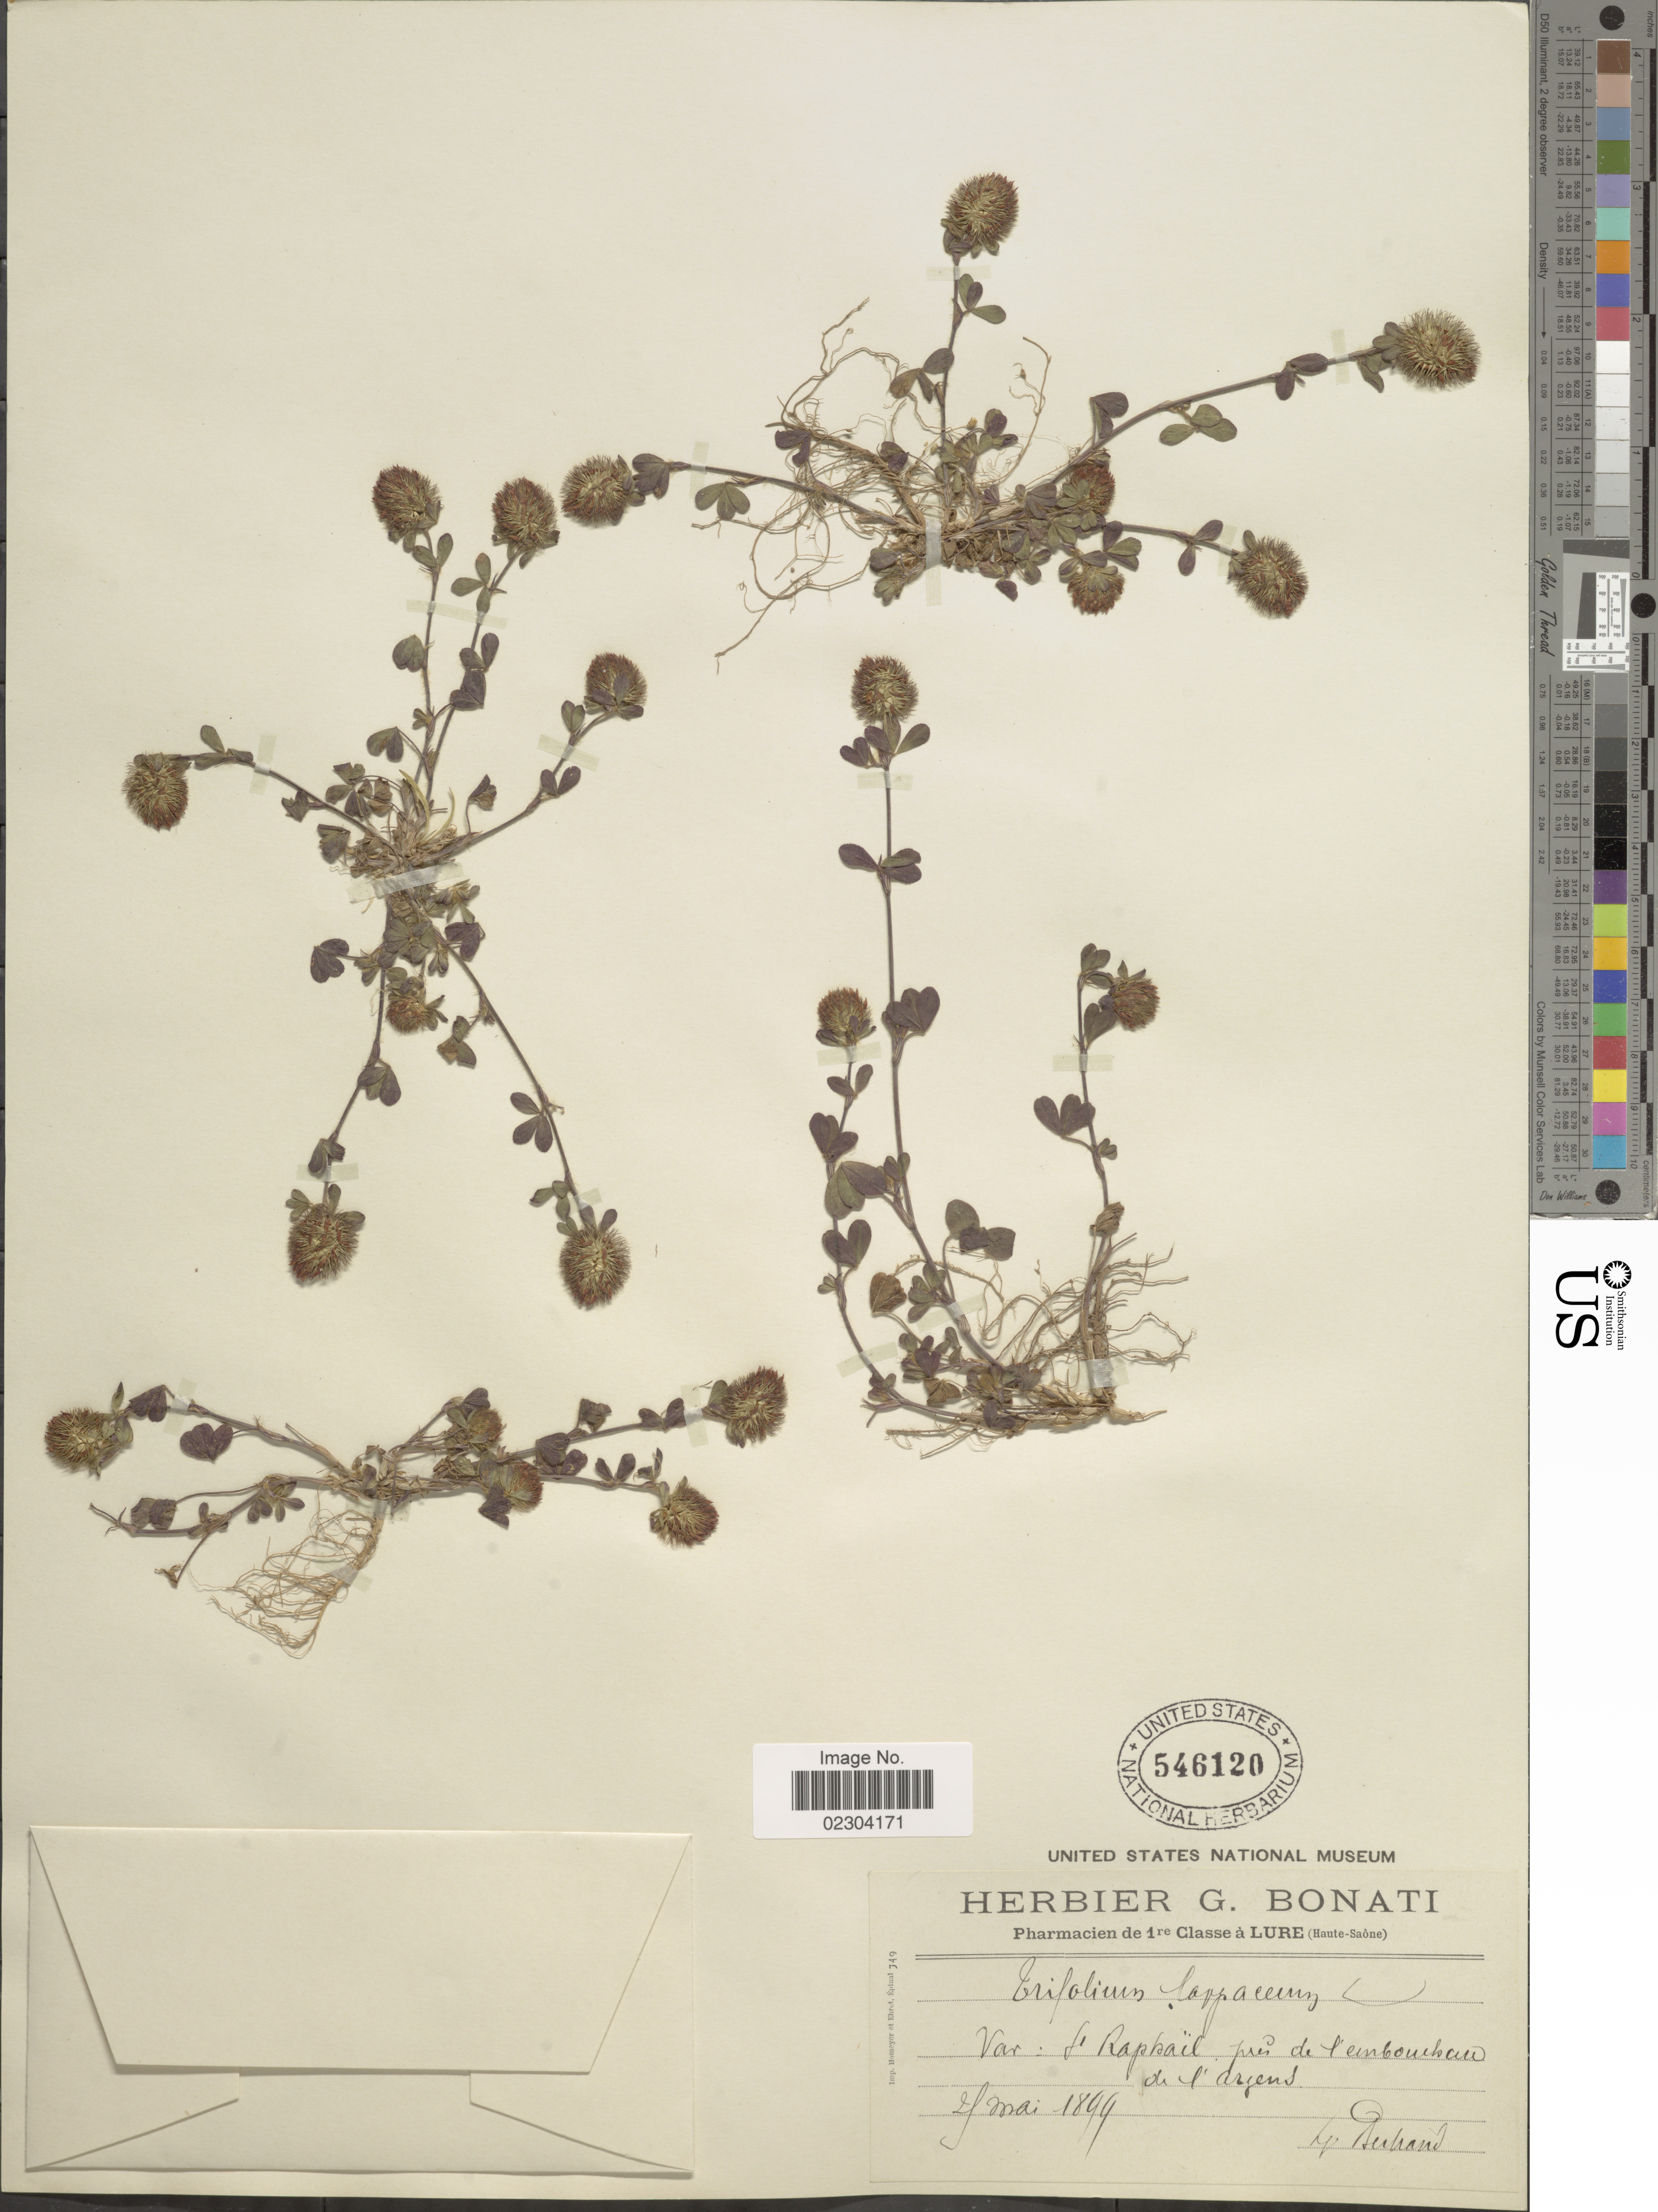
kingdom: Plantae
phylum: Tracheophyta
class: Magnoliopsida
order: Fabales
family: Fabaceae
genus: Trifolium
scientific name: Trifolium lappaceum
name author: L.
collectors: -. Bernard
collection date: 1899-05-29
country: France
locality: Var: f' Raphael pres de l' embouchau de l' argens [interpreted]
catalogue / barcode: US 546120